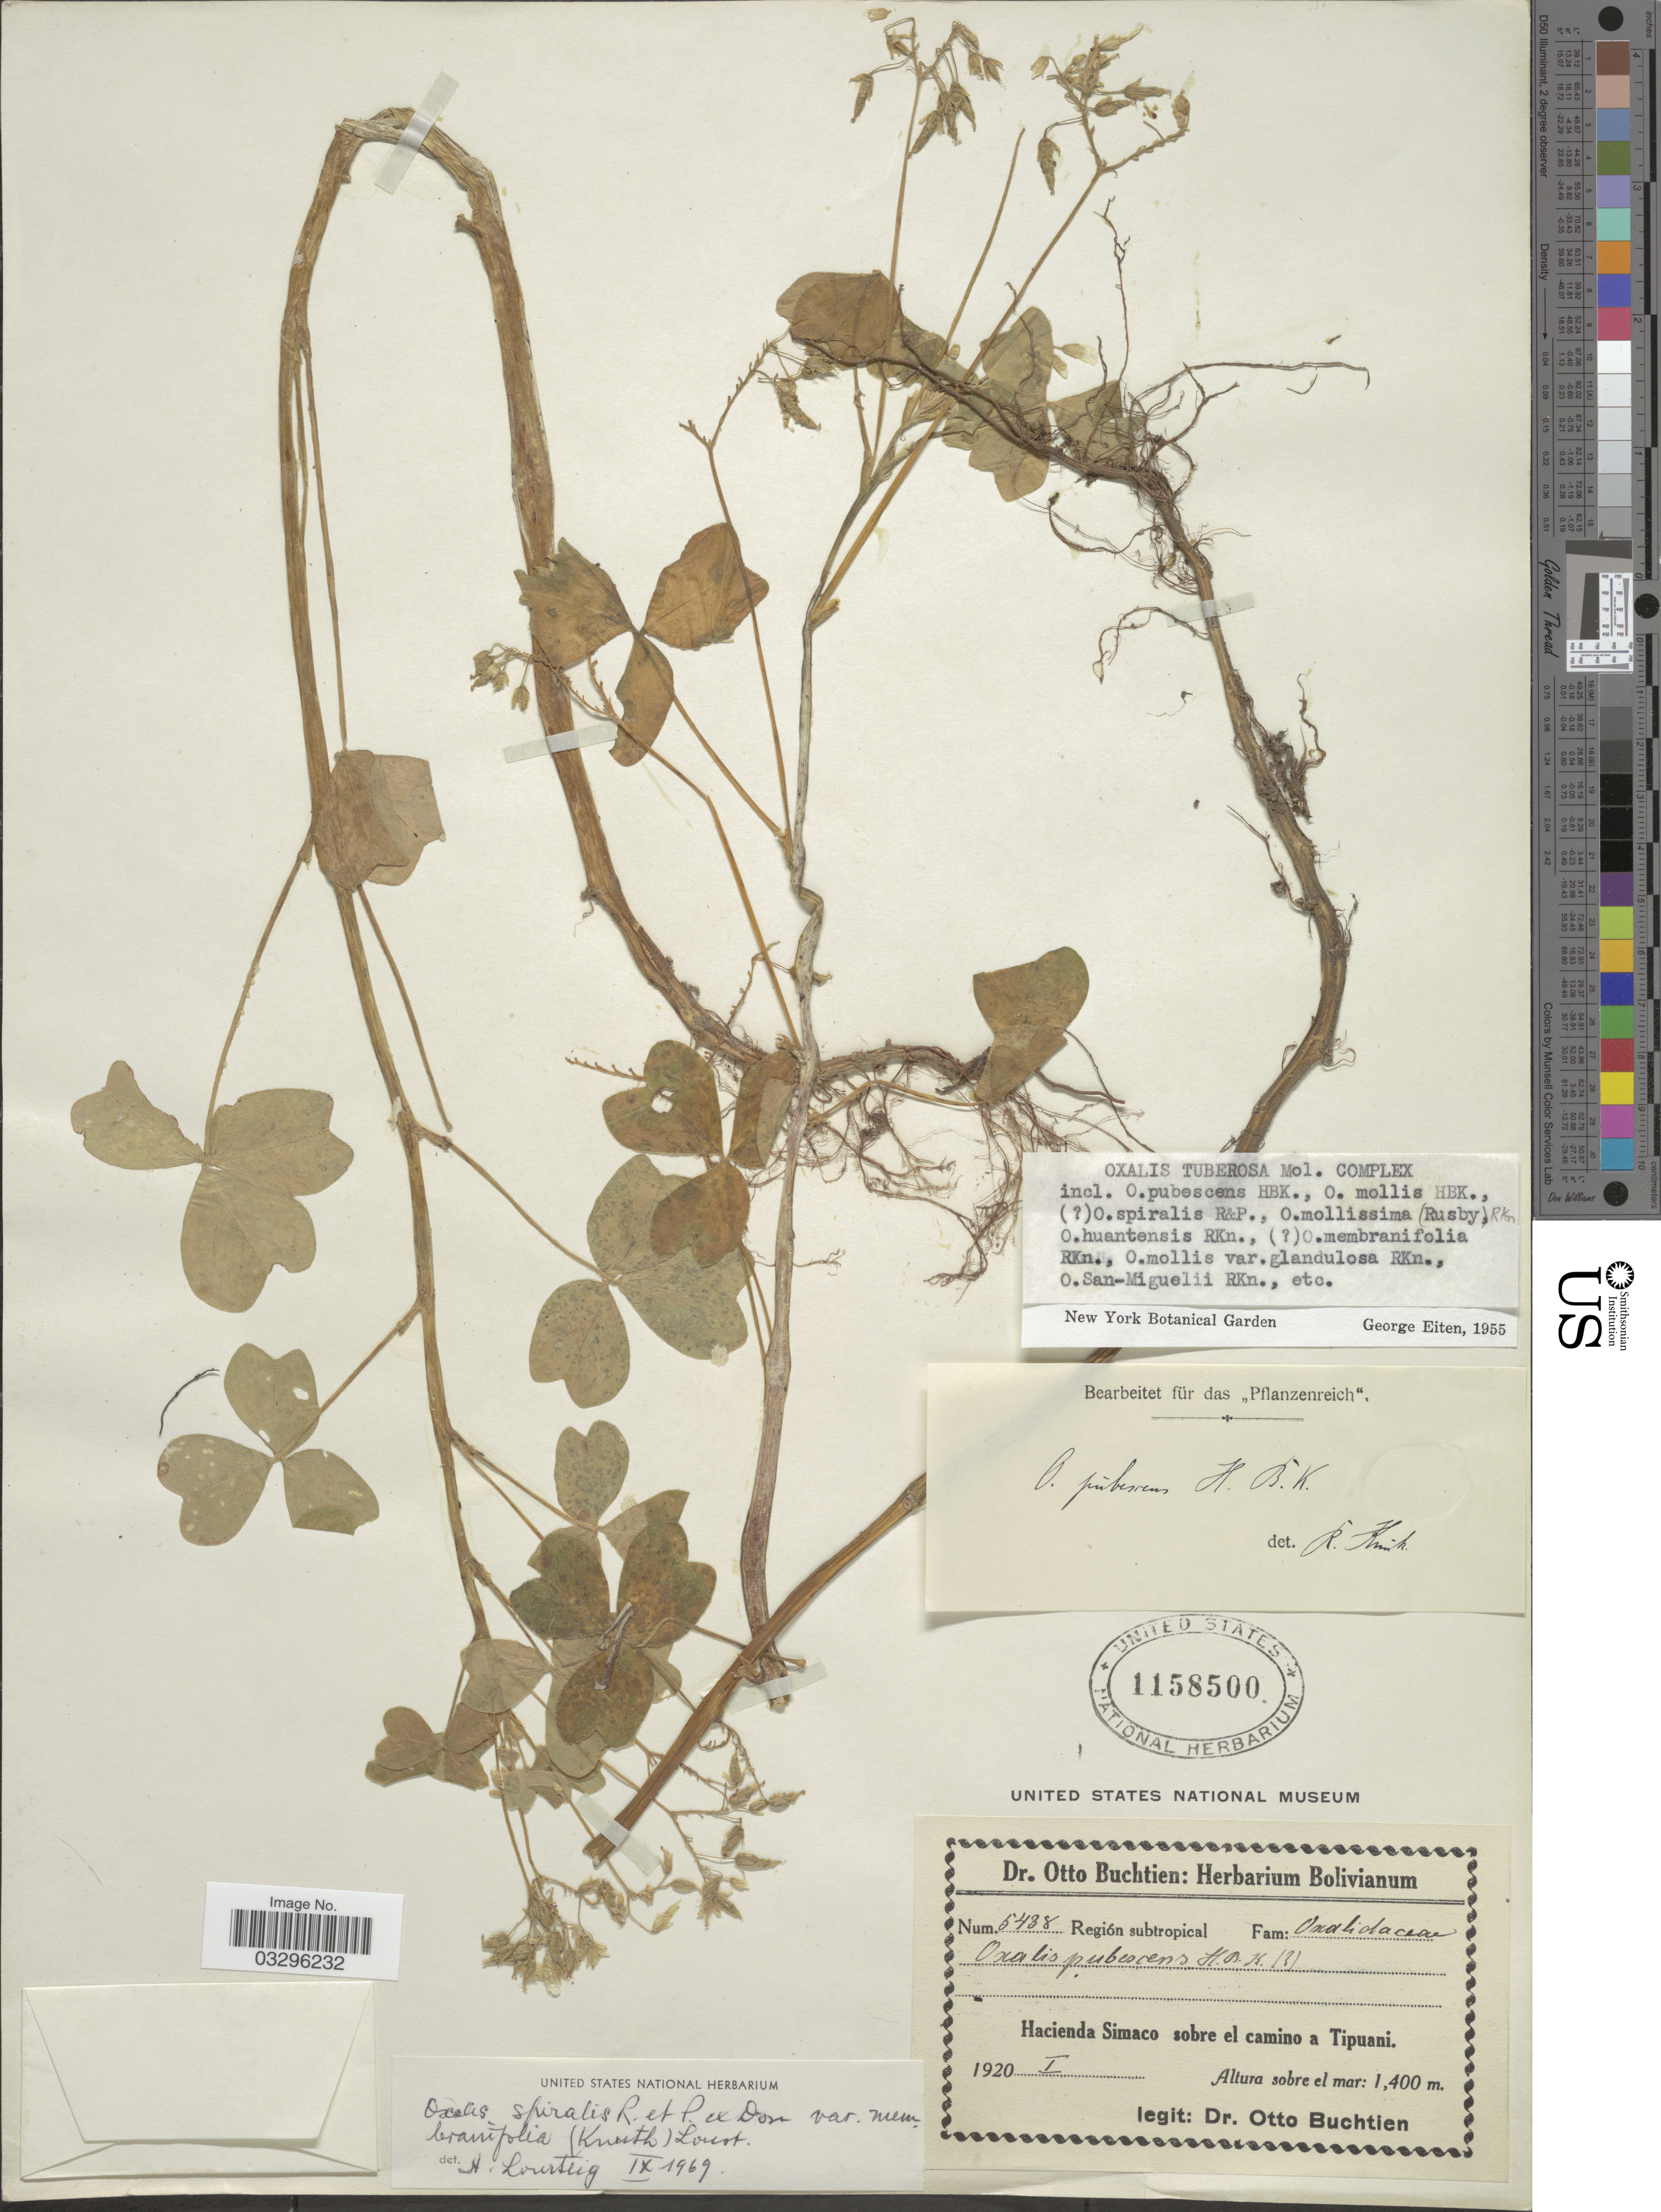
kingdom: Plantae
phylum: Tracheophyta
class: Magnoliopsida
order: Oxalidales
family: Oxalidaceae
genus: Oxalis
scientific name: Oxalis spiralis subsp. membranifolia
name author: (R. Knuth) Lourteig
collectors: O. Buchtien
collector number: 5438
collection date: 1920-01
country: Bolivia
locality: Hacienda Simaco sobre el camino a Tipuani.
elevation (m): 1400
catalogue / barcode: US 1158500